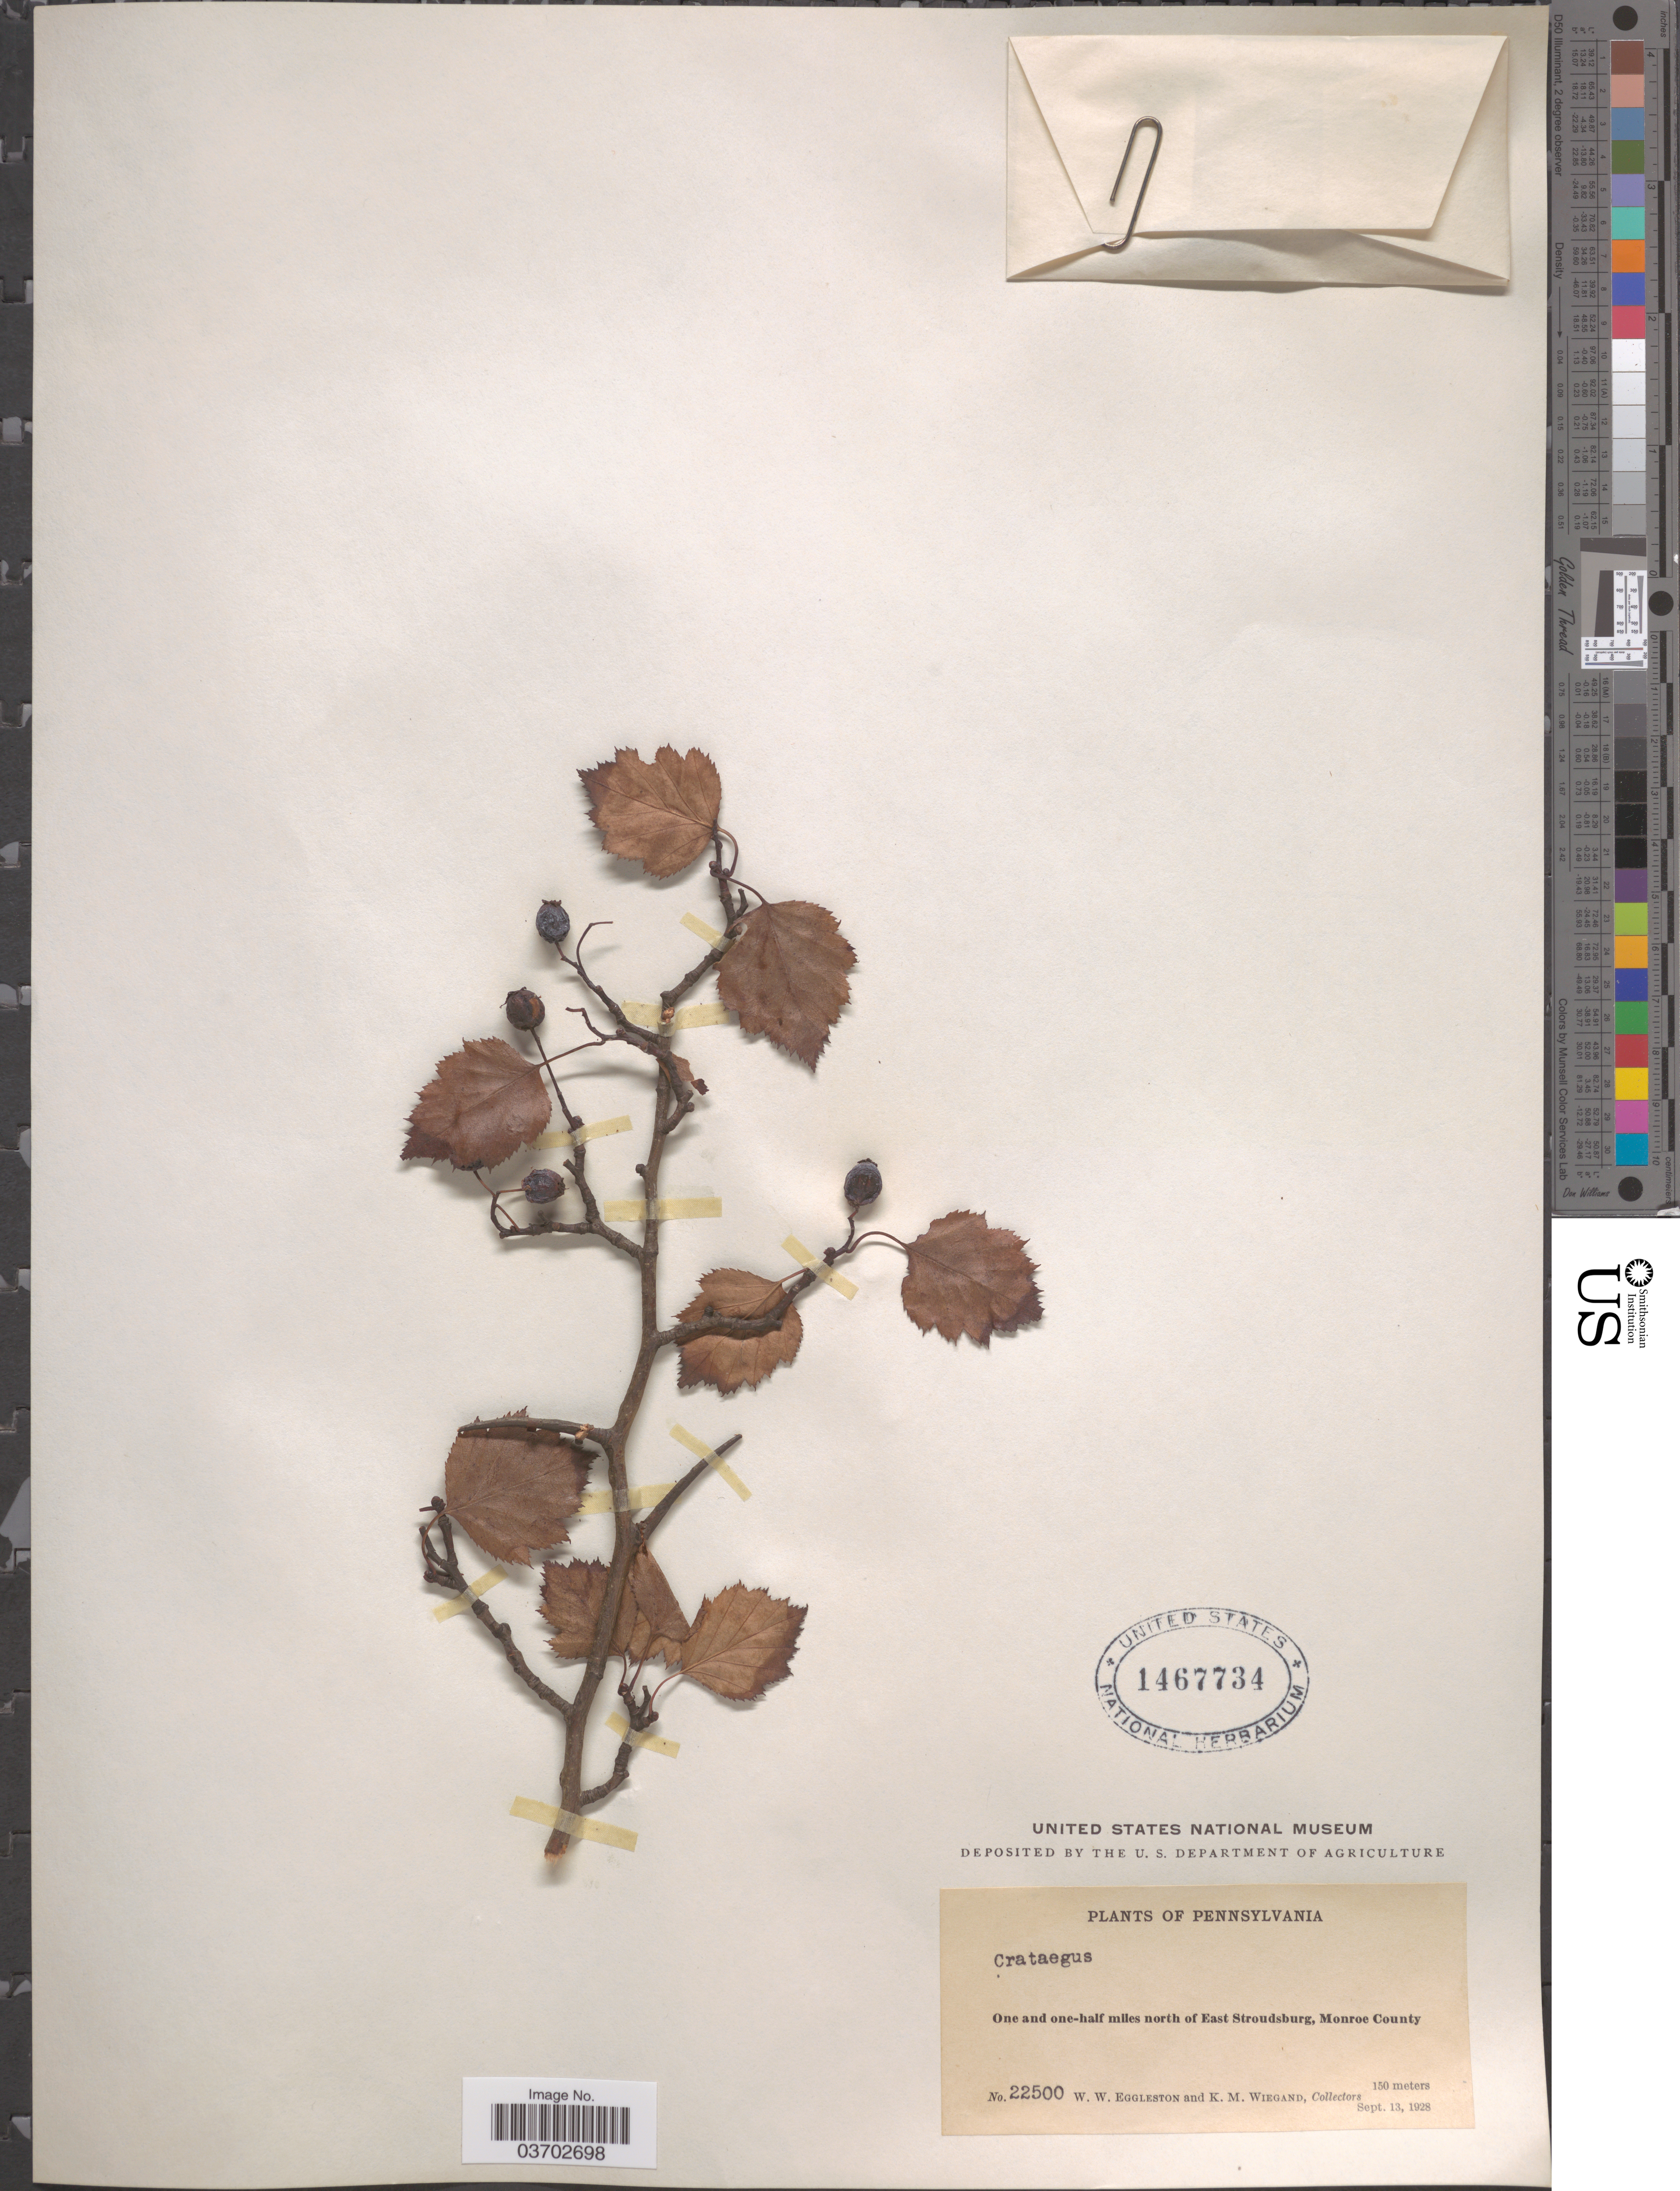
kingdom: Plantae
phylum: Tracheophyta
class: Magnoliopsida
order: Rosales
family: Rosaceae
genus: Crataegus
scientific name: Crataegus sp.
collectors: W. W. Eggleston & K. M. Wiegand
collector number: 22500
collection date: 1928-09-13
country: United States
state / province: Pennsylvania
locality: One and one-half miles north of East Stroudsburg, Monroe County.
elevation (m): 150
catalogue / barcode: US 1467734